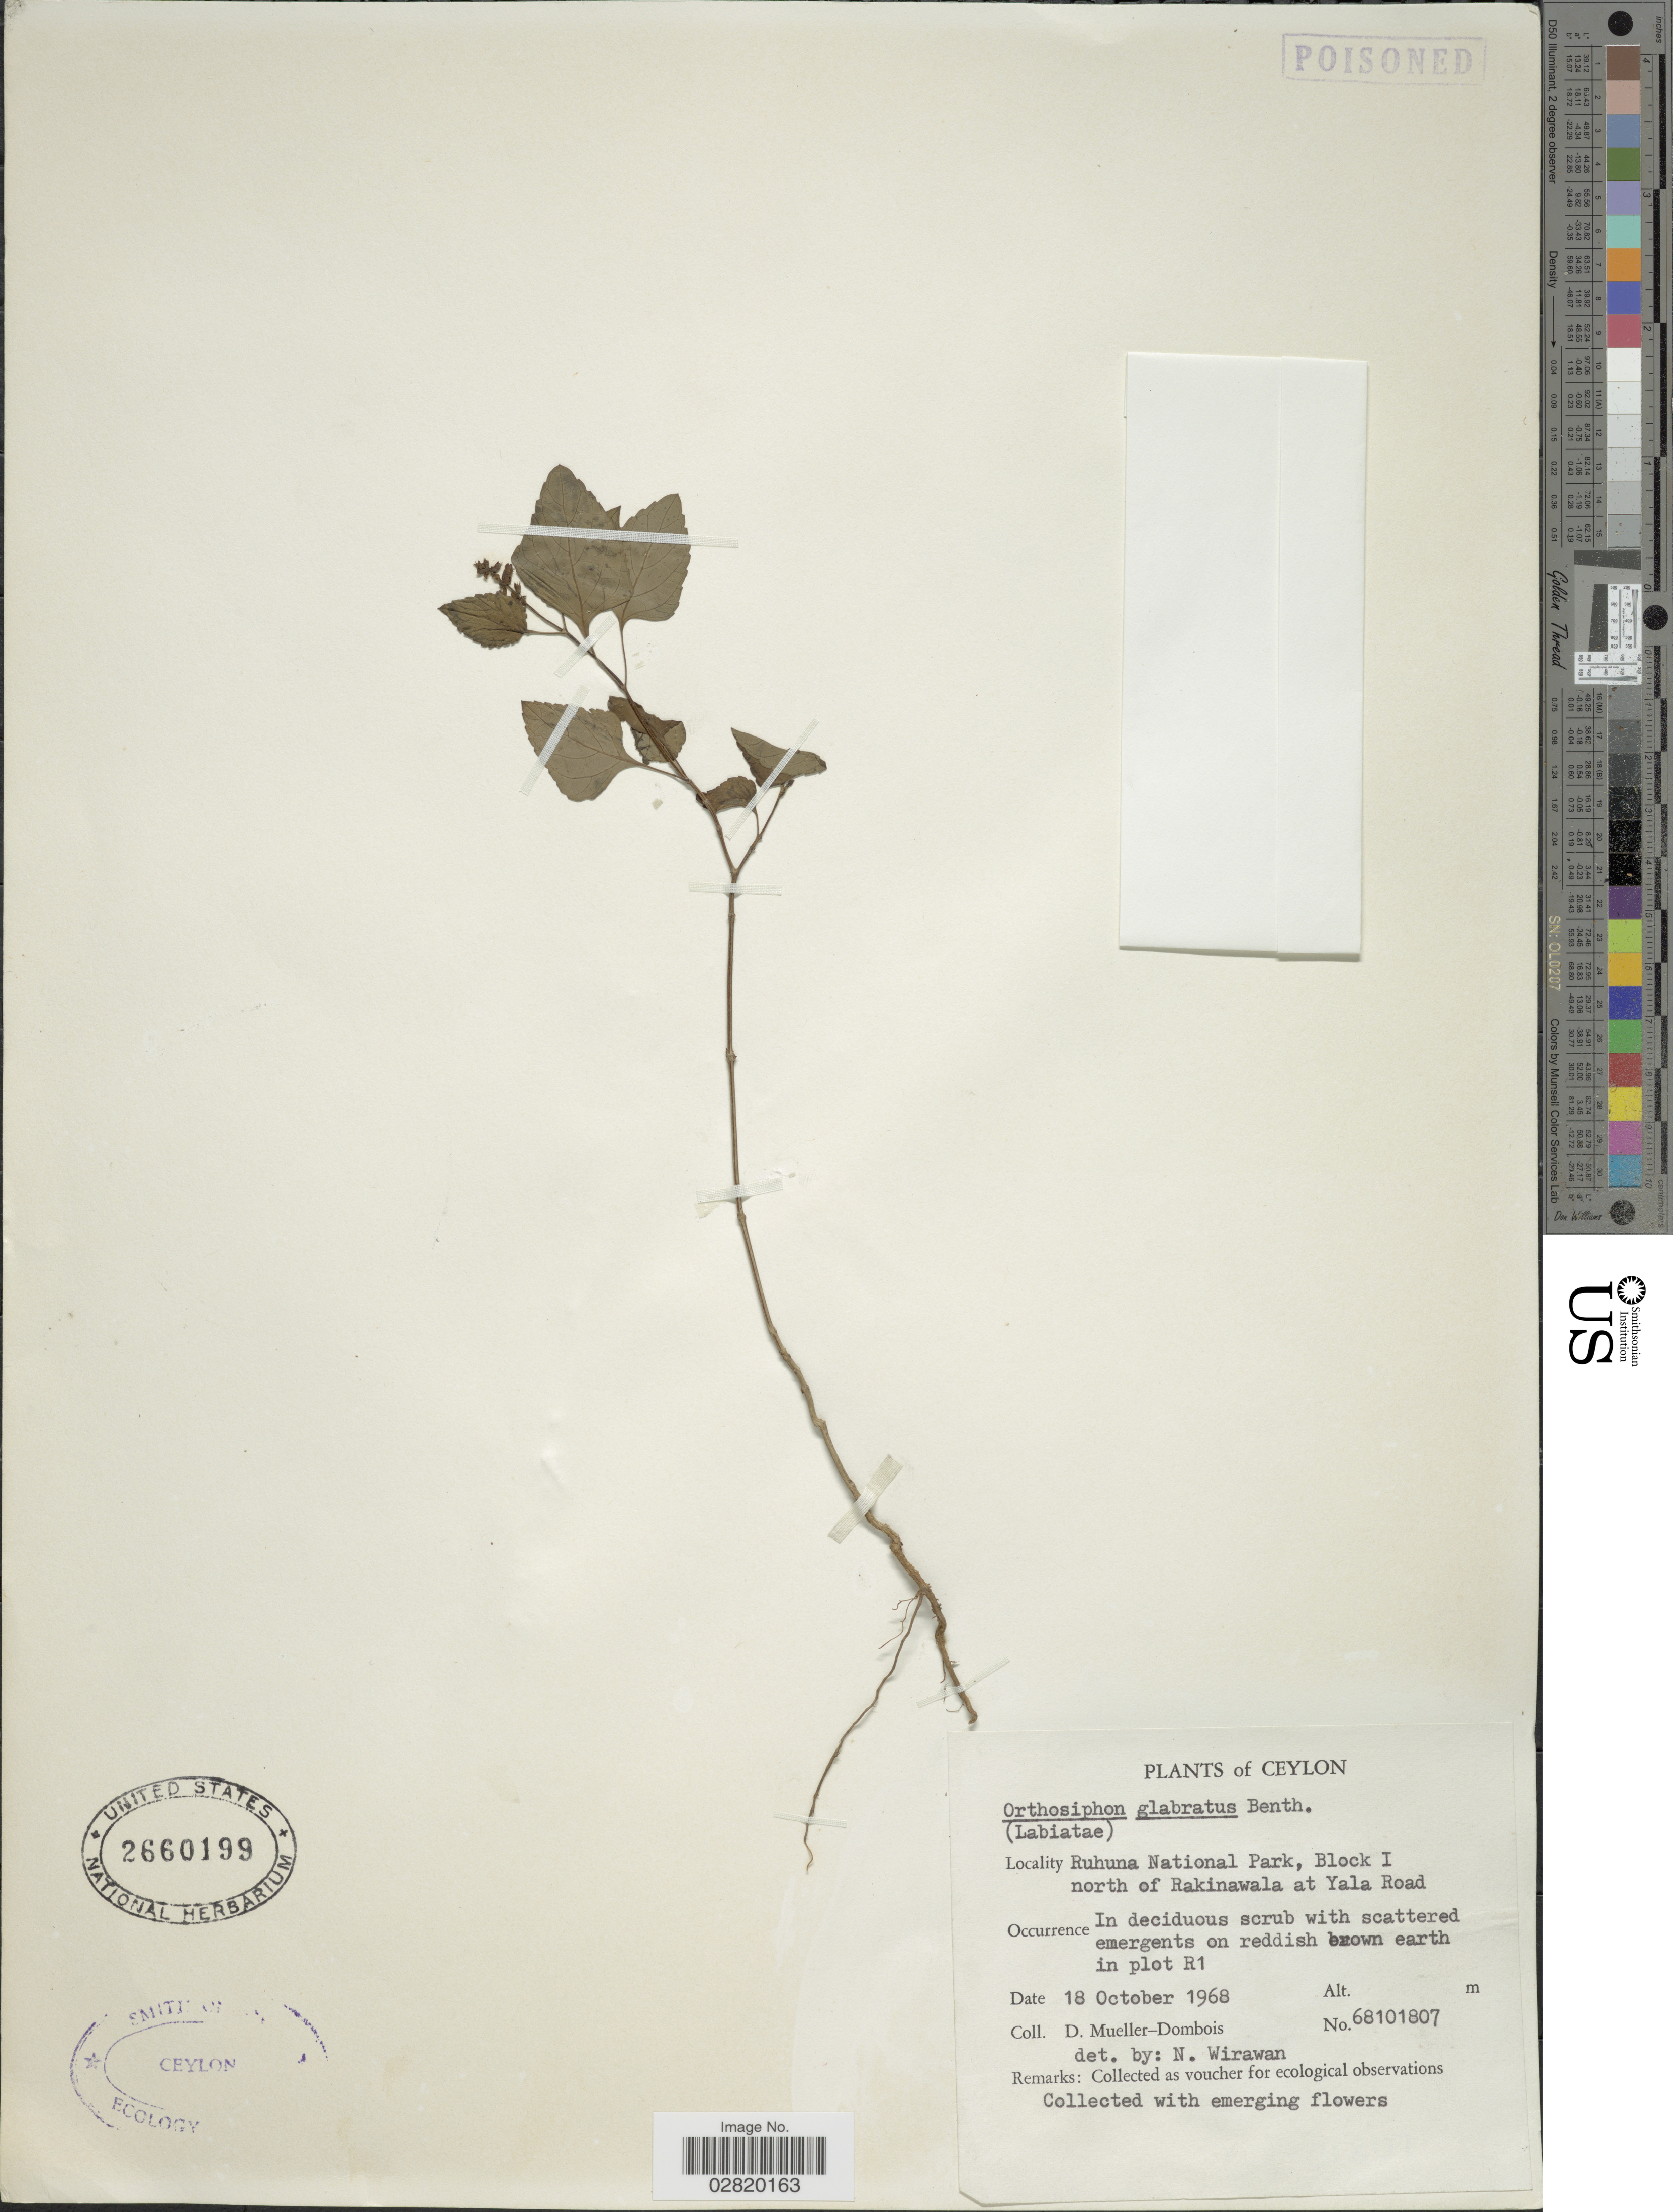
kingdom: Plantae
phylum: Tracheophyta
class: Magnoliopsida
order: Lamiales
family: Lamiaceae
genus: Orthosiphon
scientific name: Orthosiphon glabratus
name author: Benth.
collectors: D. Mueller-Dombois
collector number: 68101807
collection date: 1968-10-18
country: Sri Lanka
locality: Ceylon, Ruhuna National Park, Block I north of Rakinawala at Yala Road.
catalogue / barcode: US 2660199